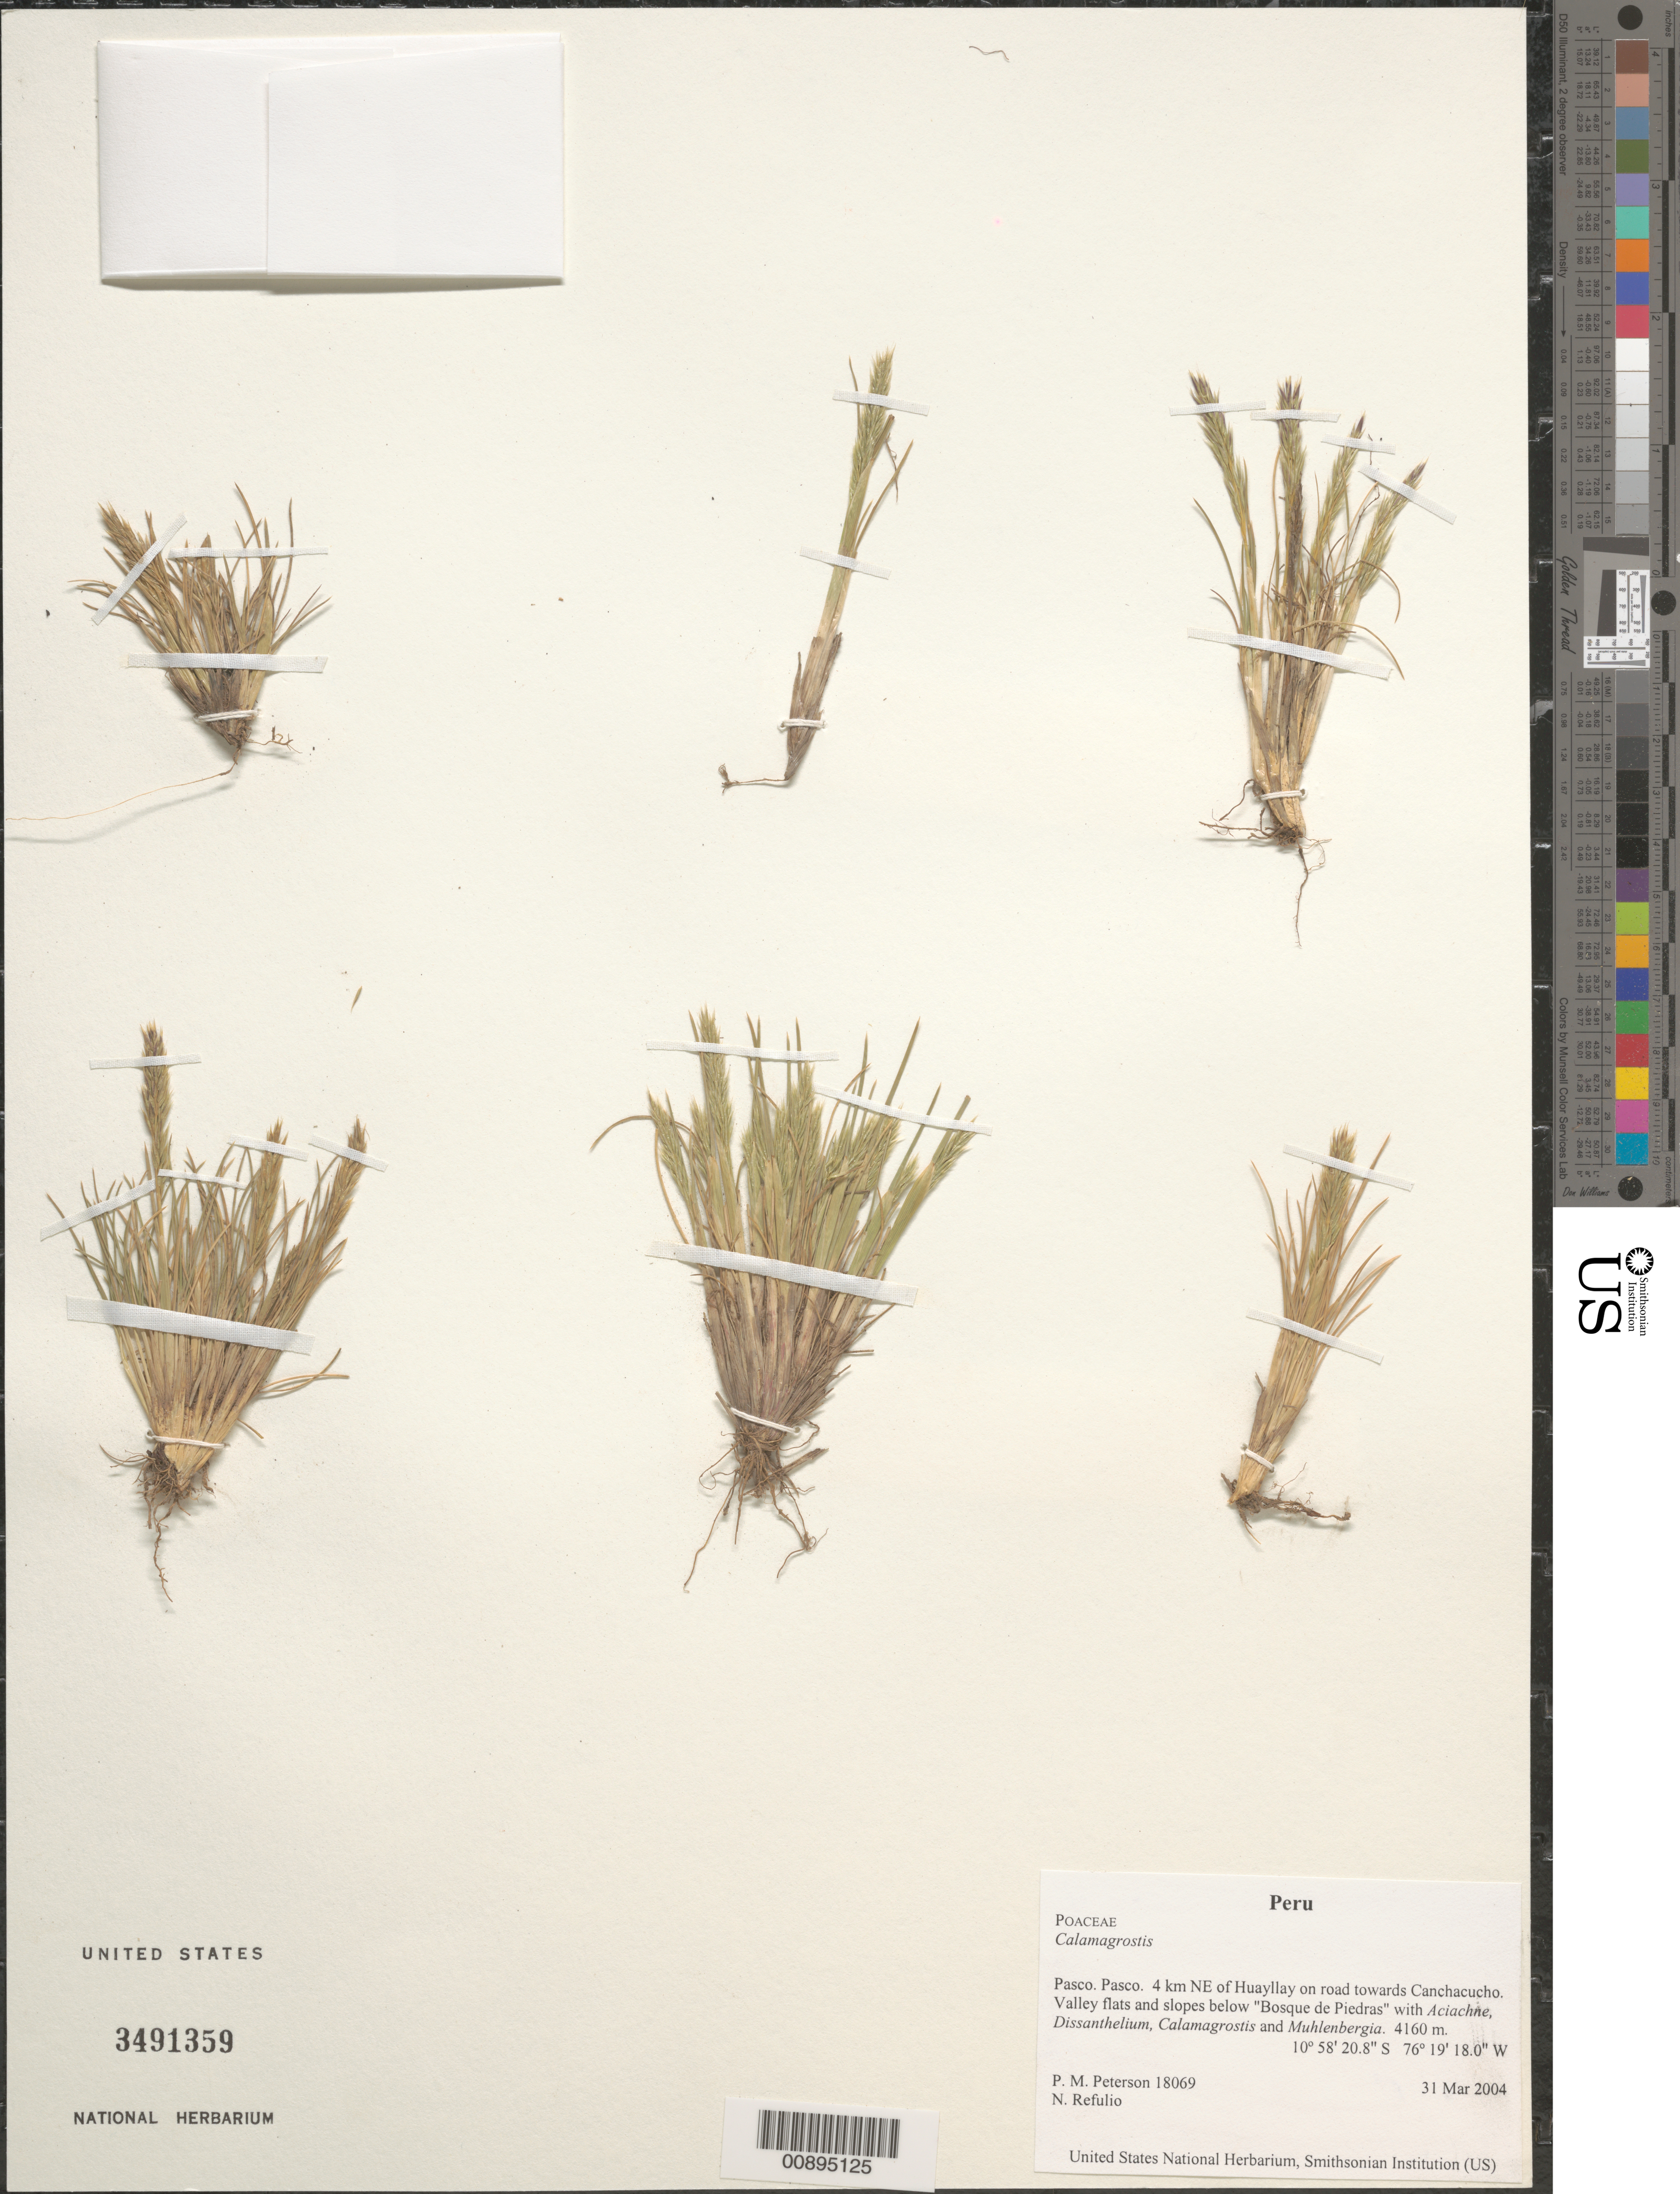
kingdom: Plantae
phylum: Tracheophyta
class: Liliopsida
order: Poales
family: Poaceae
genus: Calamagrostis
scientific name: Calamagrostis sp.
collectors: P. M. Peterson & N. Refulio-Rodríguez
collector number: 18069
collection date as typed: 31 Mar 2004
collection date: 2004-03-31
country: Peru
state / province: Pasco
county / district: Pasco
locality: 4 km NE of Huayllay on road towards Canchacucho. Valley flats and slopes below "Bosque de Piedras" with Aciachne, Dissanthelium, Calamagrostis and Muhlenbergia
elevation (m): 4160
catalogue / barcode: US 3491359